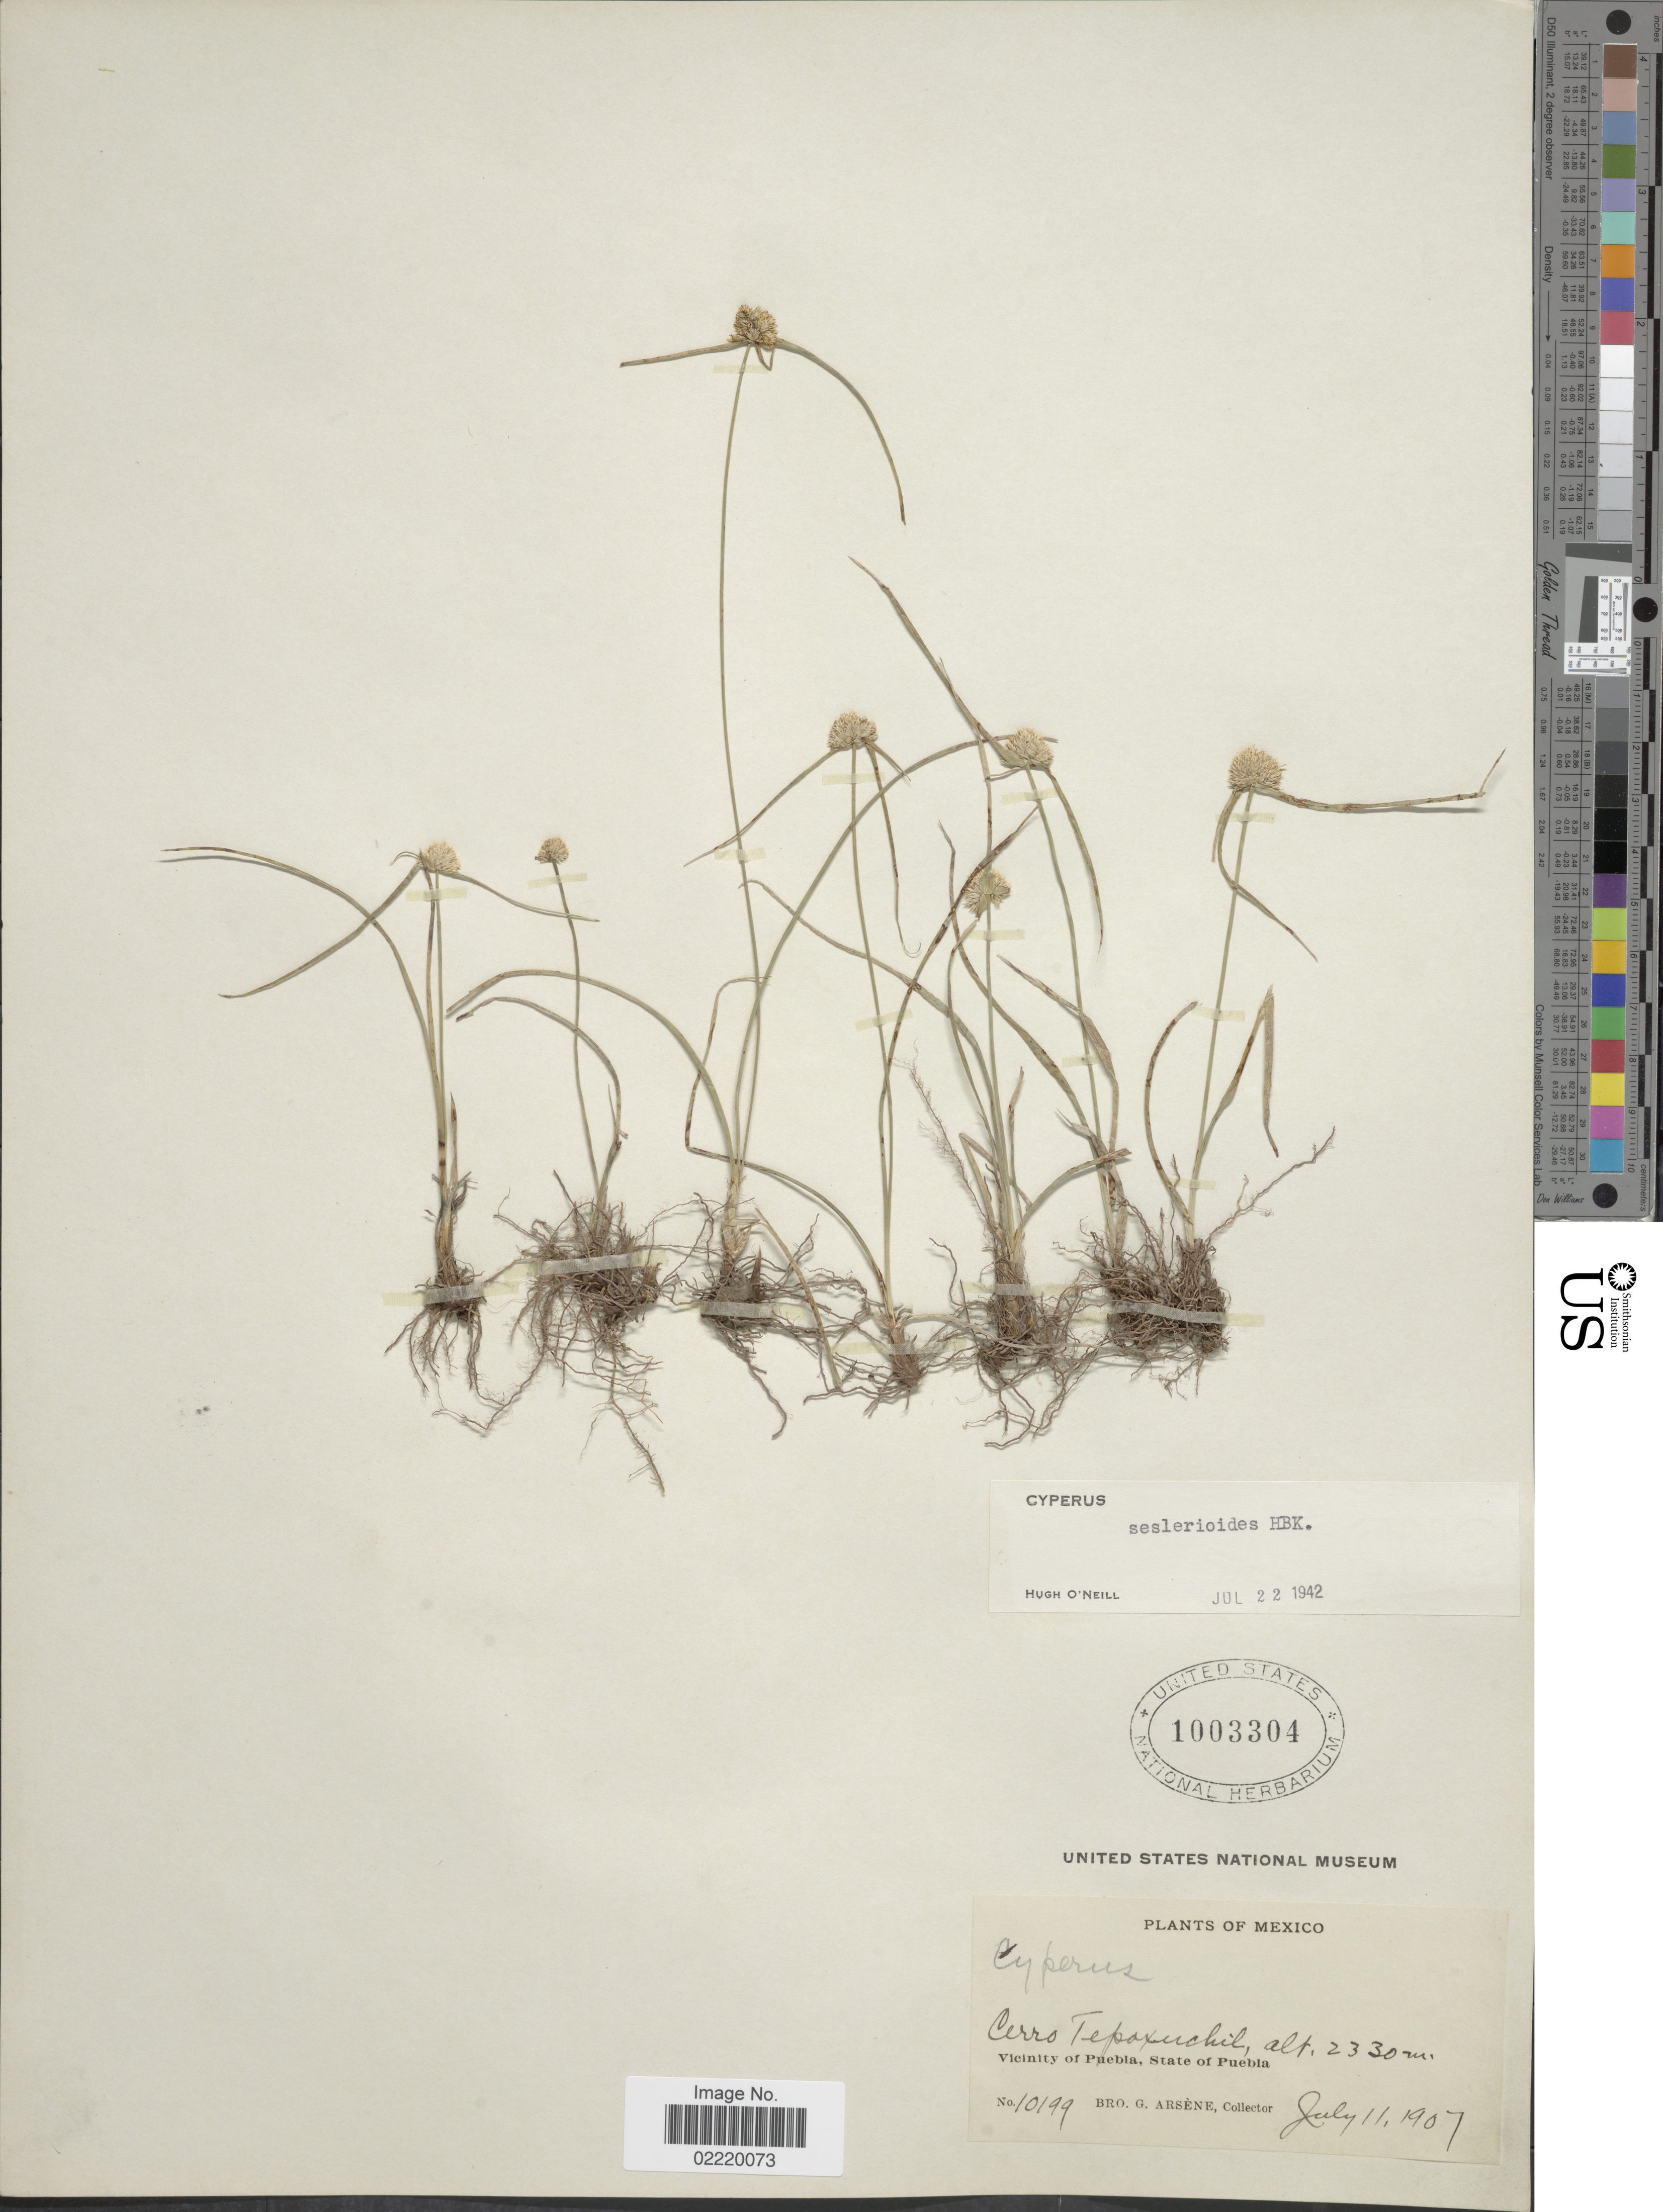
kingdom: Plantae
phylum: Tracheophyta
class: Liliopsida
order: Poales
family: Cyperaceae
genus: Cyperus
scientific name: Cyperus seslerioides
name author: Kunth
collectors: Bro. G. Arsène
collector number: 10199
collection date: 1907-07-11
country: Mexico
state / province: Puebla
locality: Cerro Tepoxuchil, Vicinity of Puebla.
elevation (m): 2330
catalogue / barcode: US 1003304